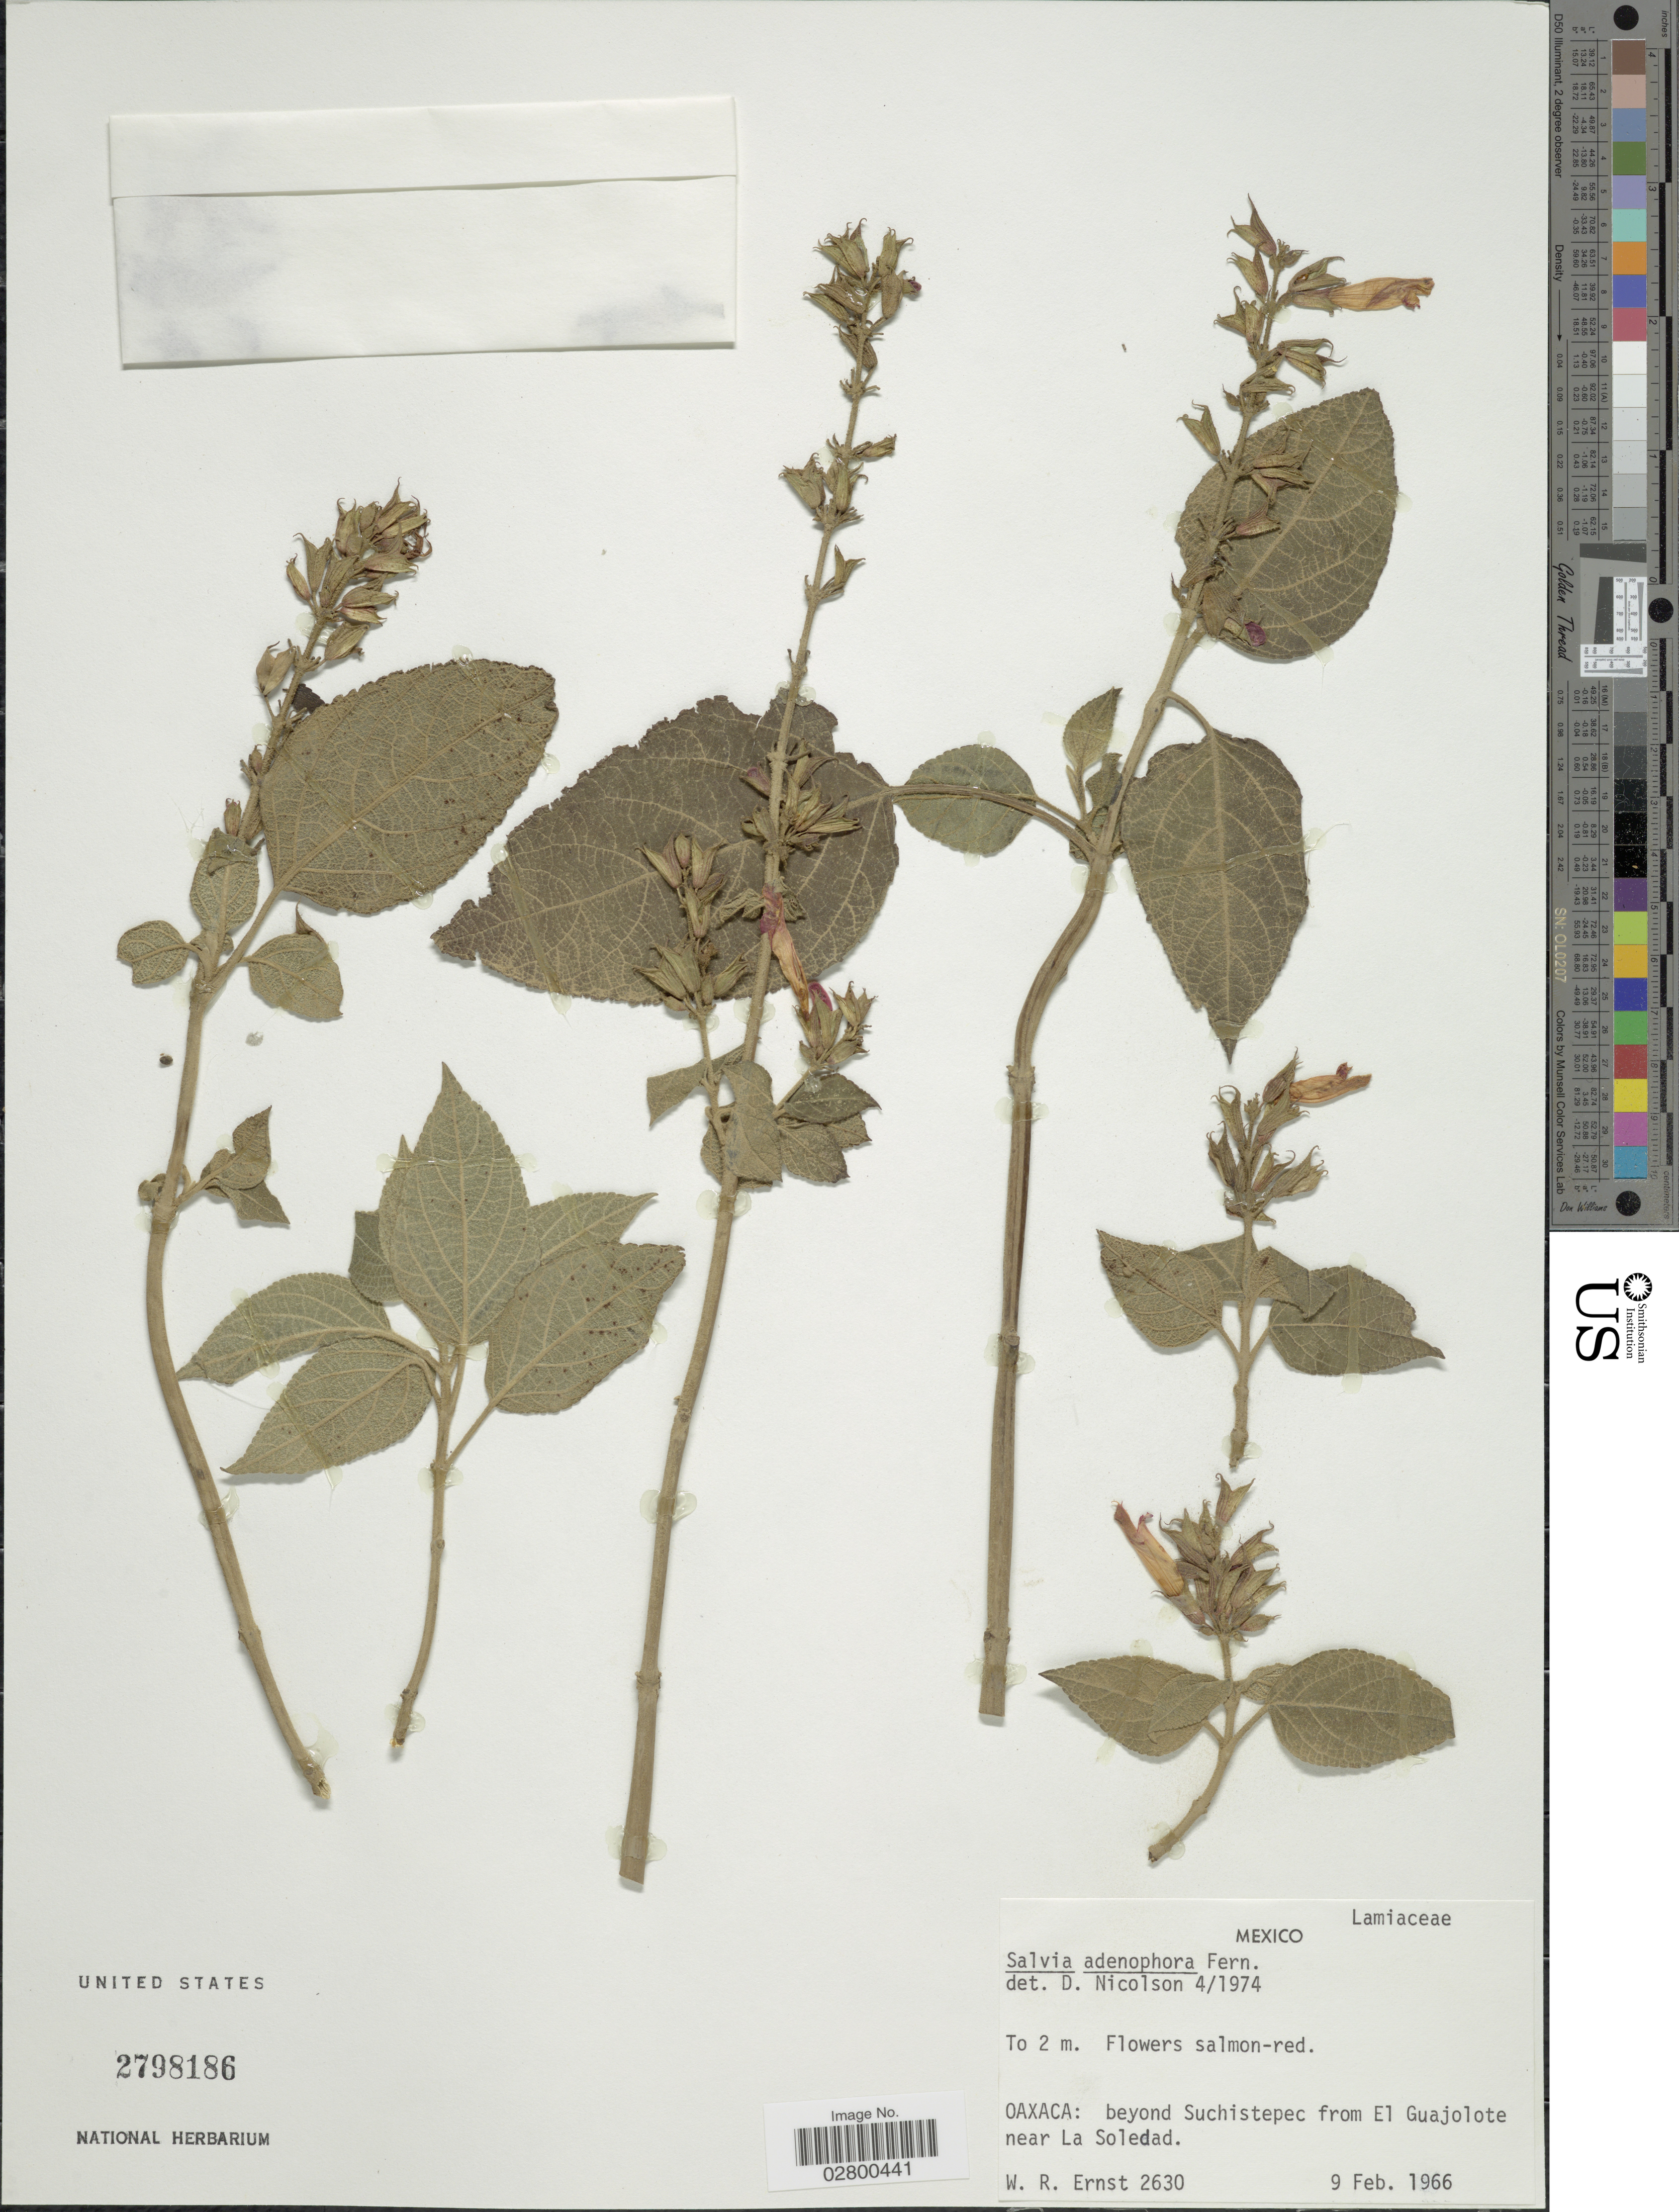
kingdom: Plantae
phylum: Tracheophyta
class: Magnoliopsida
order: Lamiales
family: Lamiaceae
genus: Salvia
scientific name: Salvia adenophora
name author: Fernald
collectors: W. R. Ernst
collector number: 2630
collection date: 1966-02-09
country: Mexico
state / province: Oaxaca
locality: Beyond Suchistepec from El Guajolote near La Soledad.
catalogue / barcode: US 2798186